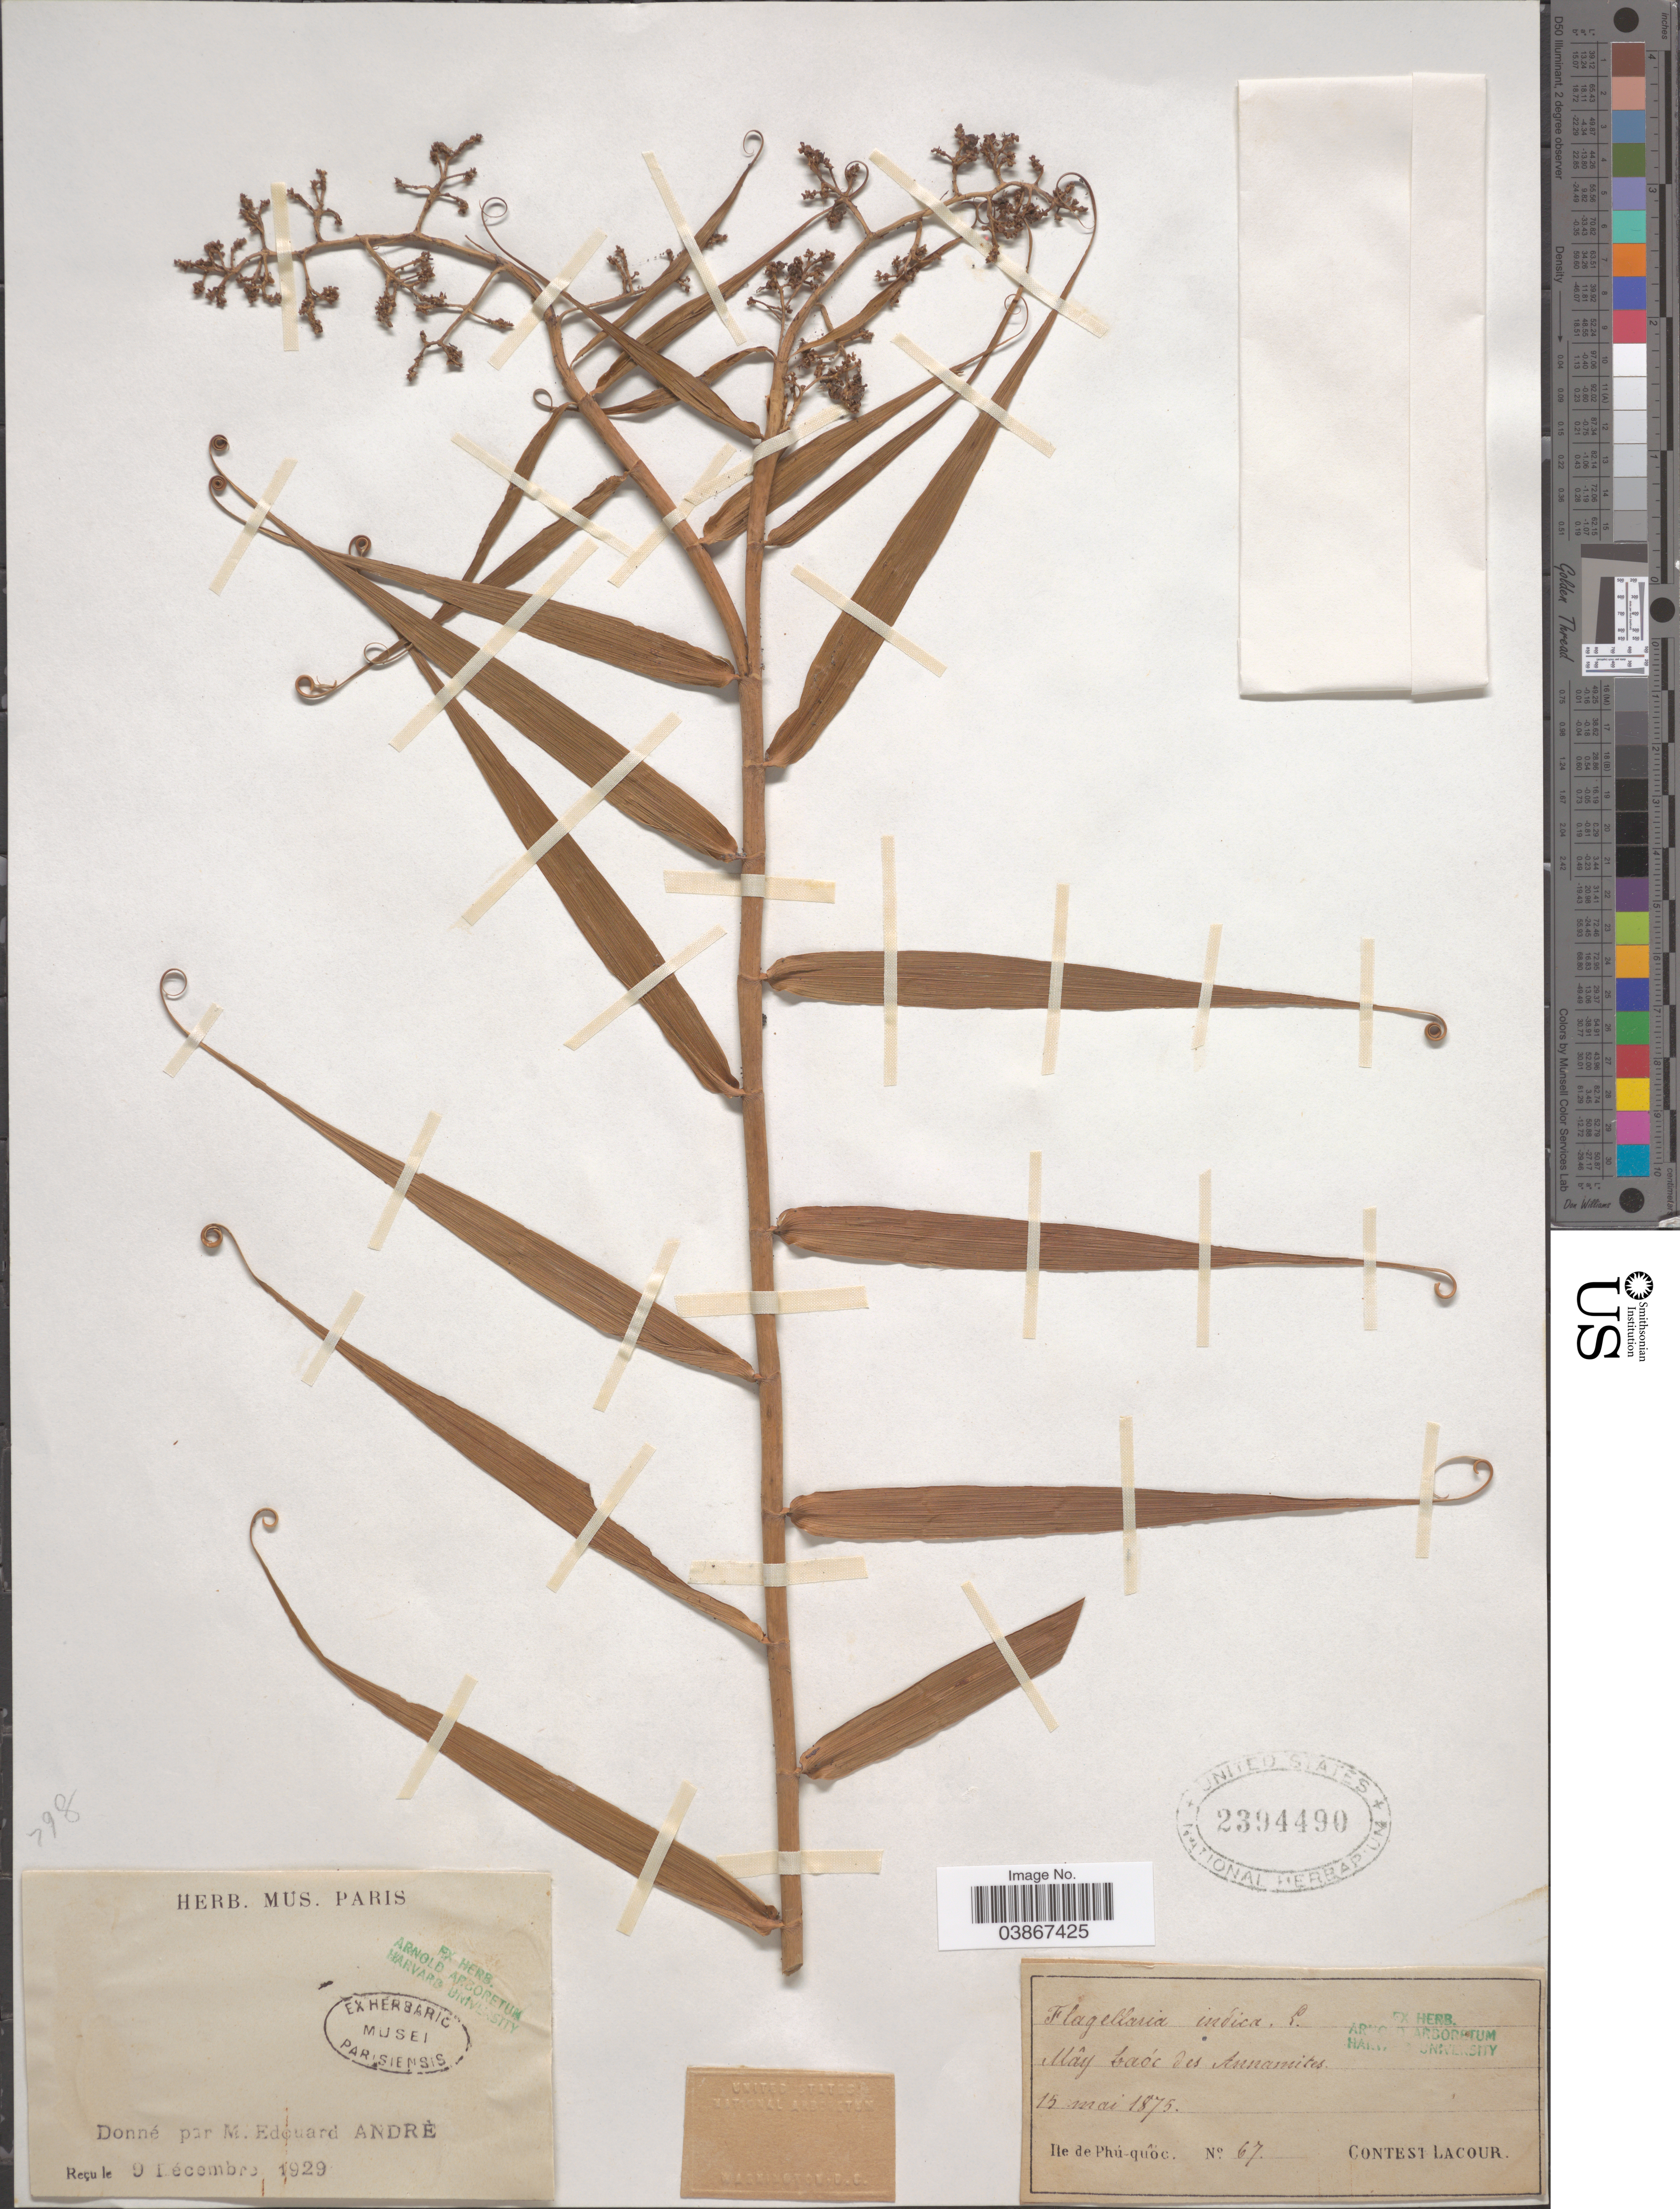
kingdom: Plantae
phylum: Tracheophyta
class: Liliopsida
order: Poales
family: Flagellariaceae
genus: Flagellaria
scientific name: Flagellaria indica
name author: L.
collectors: M. Andre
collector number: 67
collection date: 1875-05-15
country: Vietnam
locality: Mây baóc des Annamites. Ite de Phú-qûoc.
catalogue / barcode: US 2394490